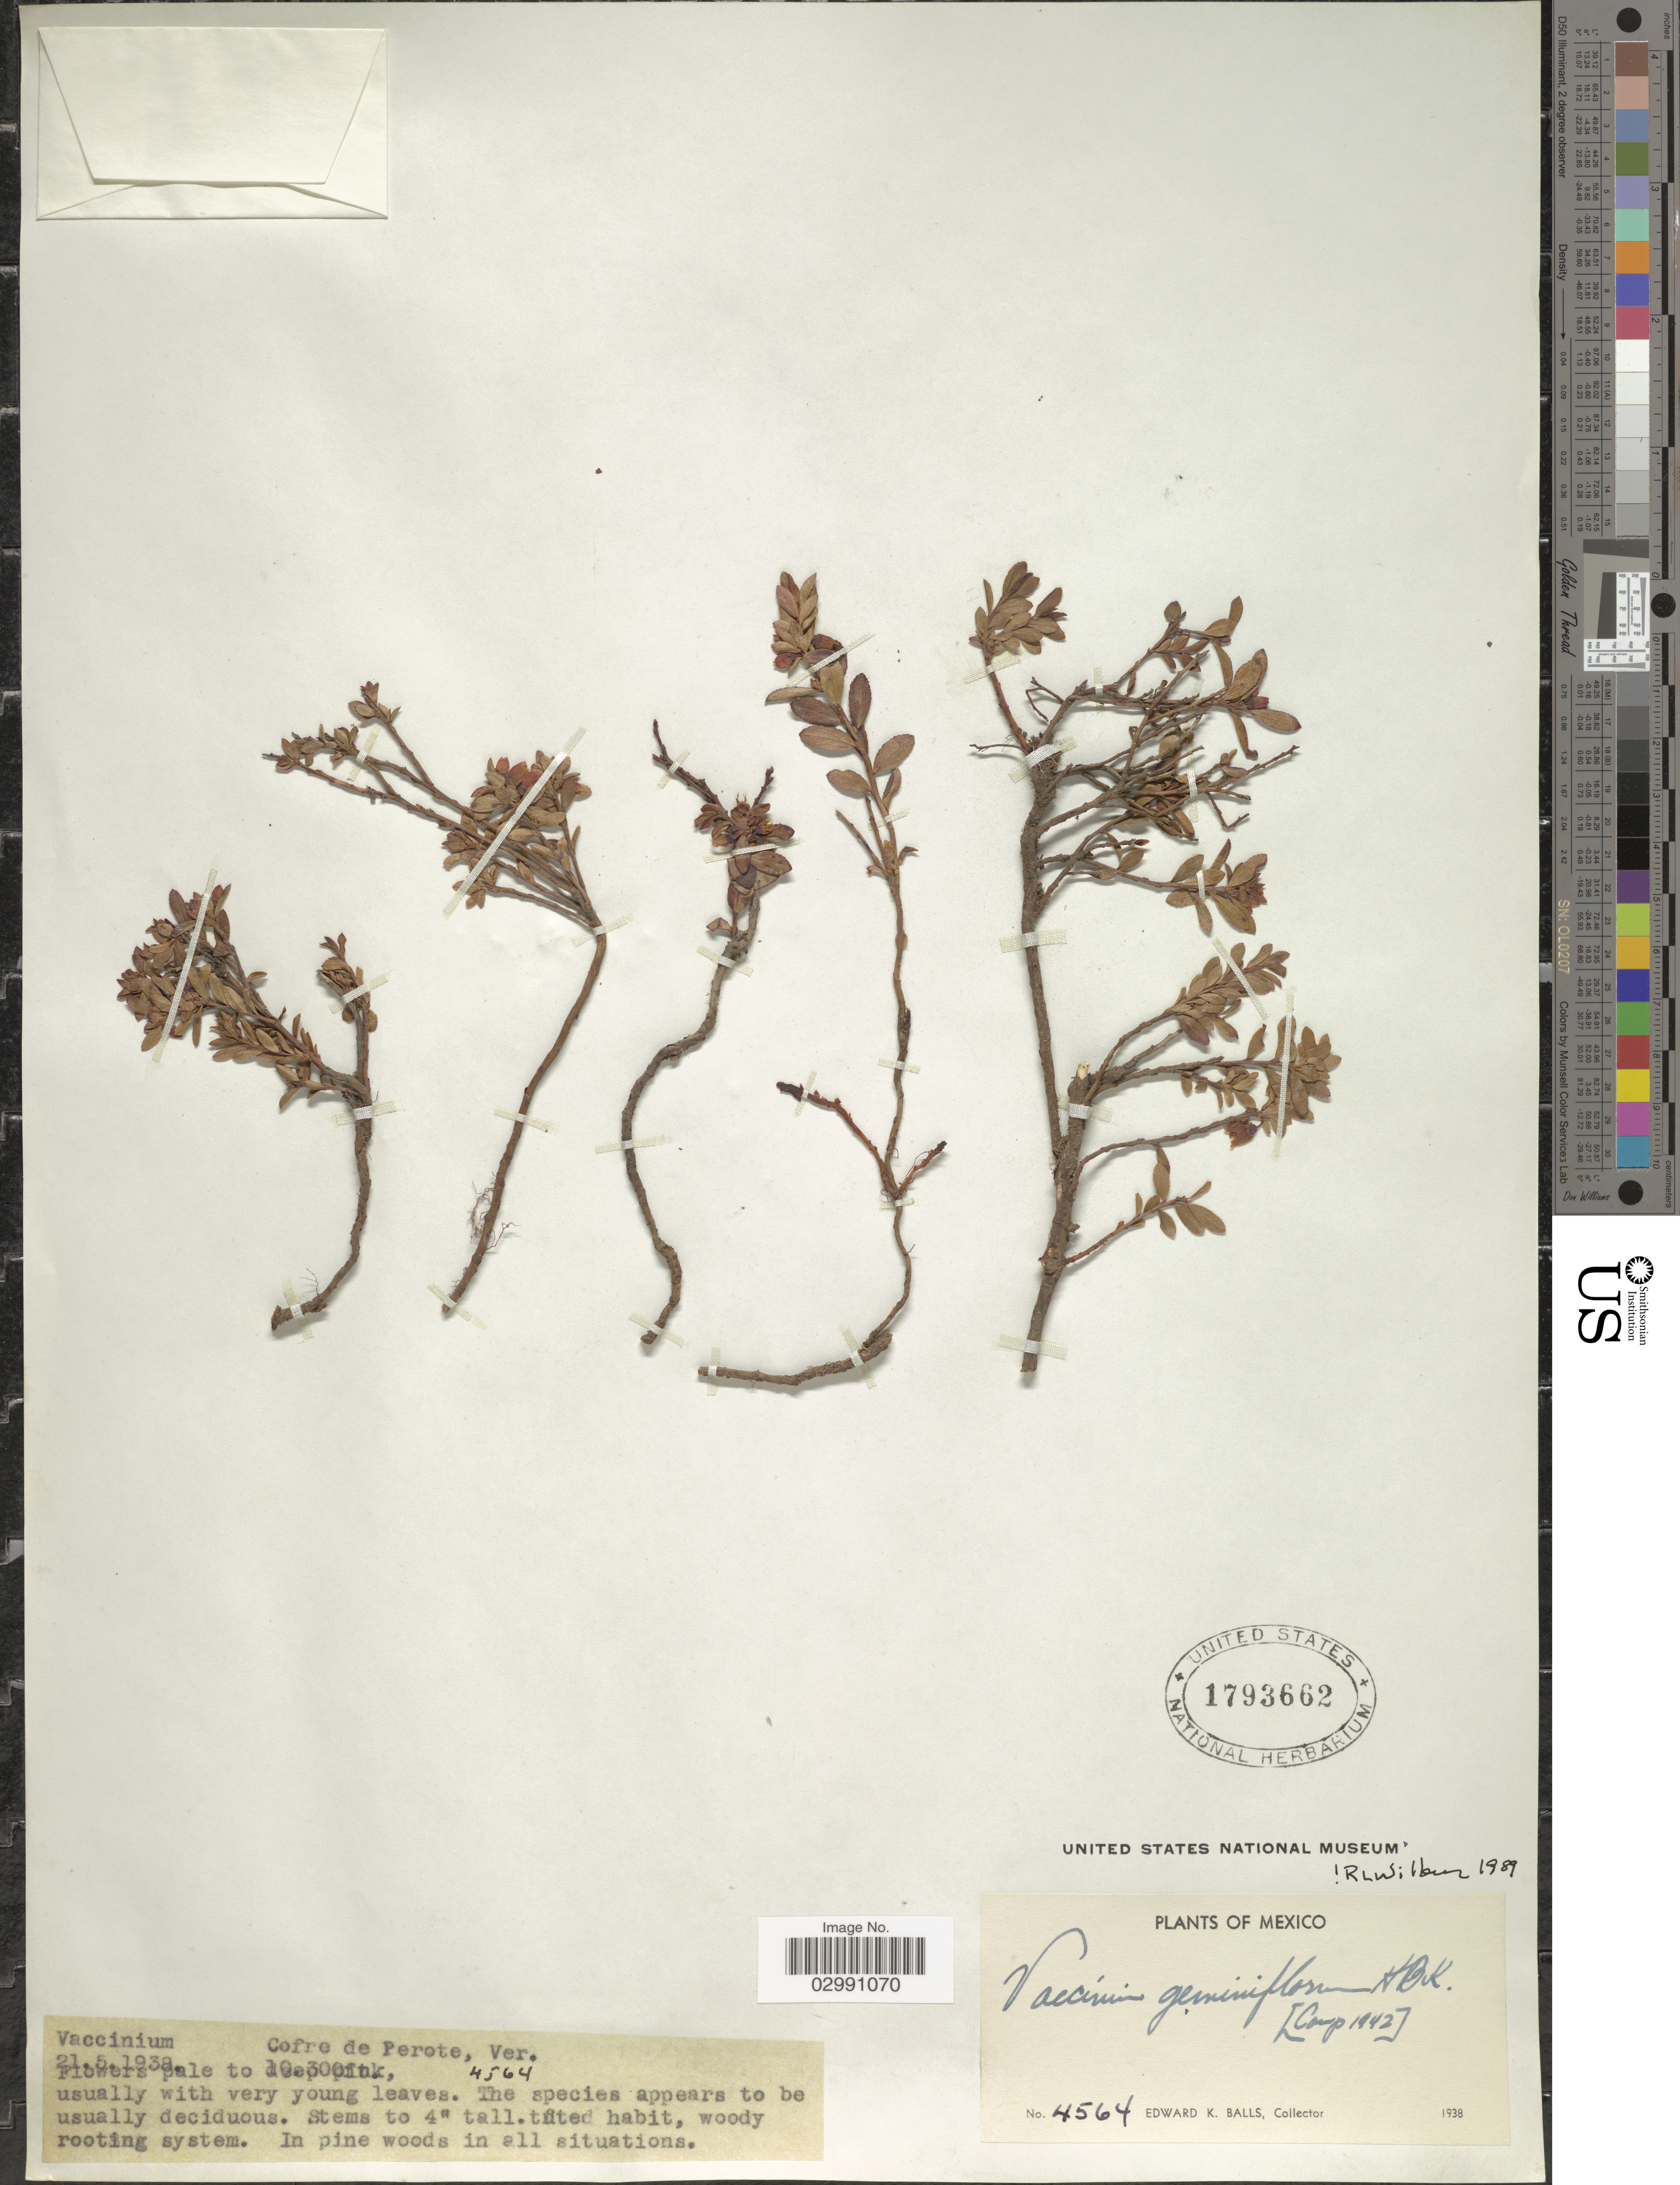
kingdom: Plantae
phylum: Tracheophyta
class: Magnoliopsida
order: Ericales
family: Ericaceae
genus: Vaccinium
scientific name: Vaccinium geminiflorum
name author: Kunth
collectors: E. K. Balls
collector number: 4564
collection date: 1938-05-21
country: Mexico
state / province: Veracruz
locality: Cofre de Perote, Ver.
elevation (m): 3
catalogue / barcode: US 1793662